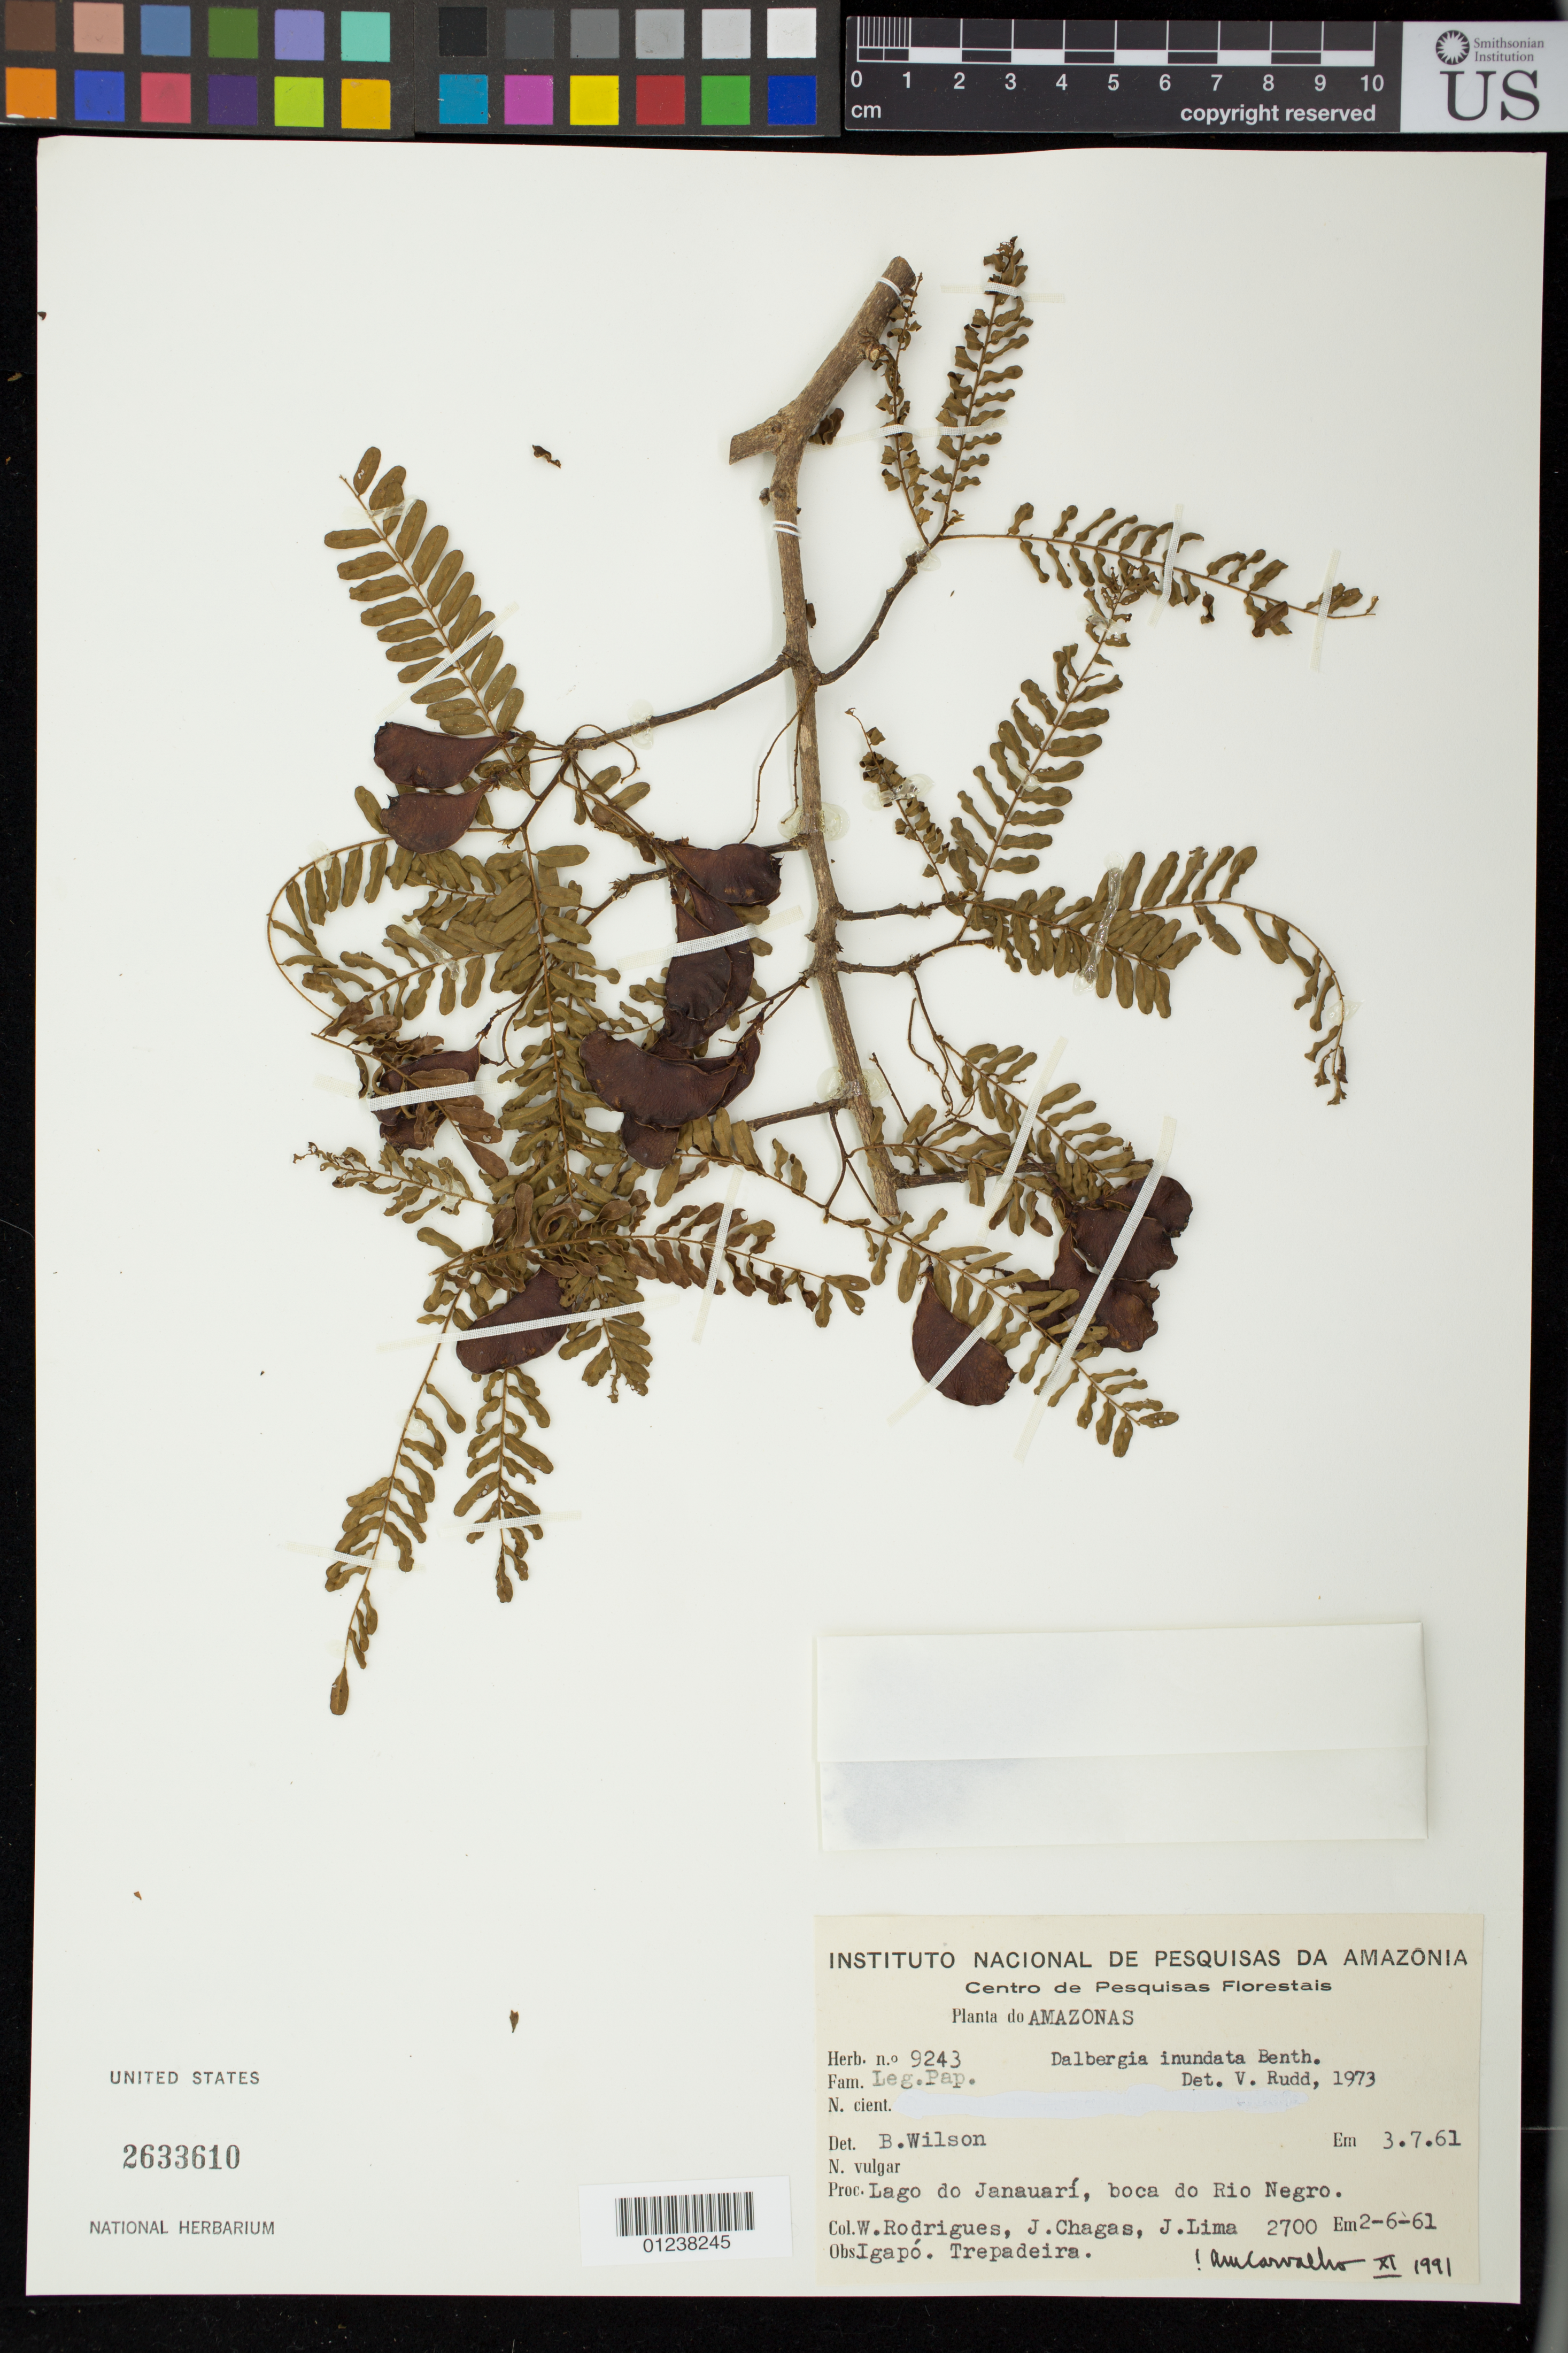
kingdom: Plantae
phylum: Tracheophyta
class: Magnoliopsida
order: Fabales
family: Fabaceae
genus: Dalbergia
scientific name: Dalbergia inundata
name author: Benth.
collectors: W. Rodrigues, J. Chagas & J. Lima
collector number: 2700 / Herb. 9243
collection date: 1961-06-02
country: Brazil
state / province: Amazonas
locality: Lago do Janauari, boca do Rio Negro.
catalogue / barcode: US 2633610